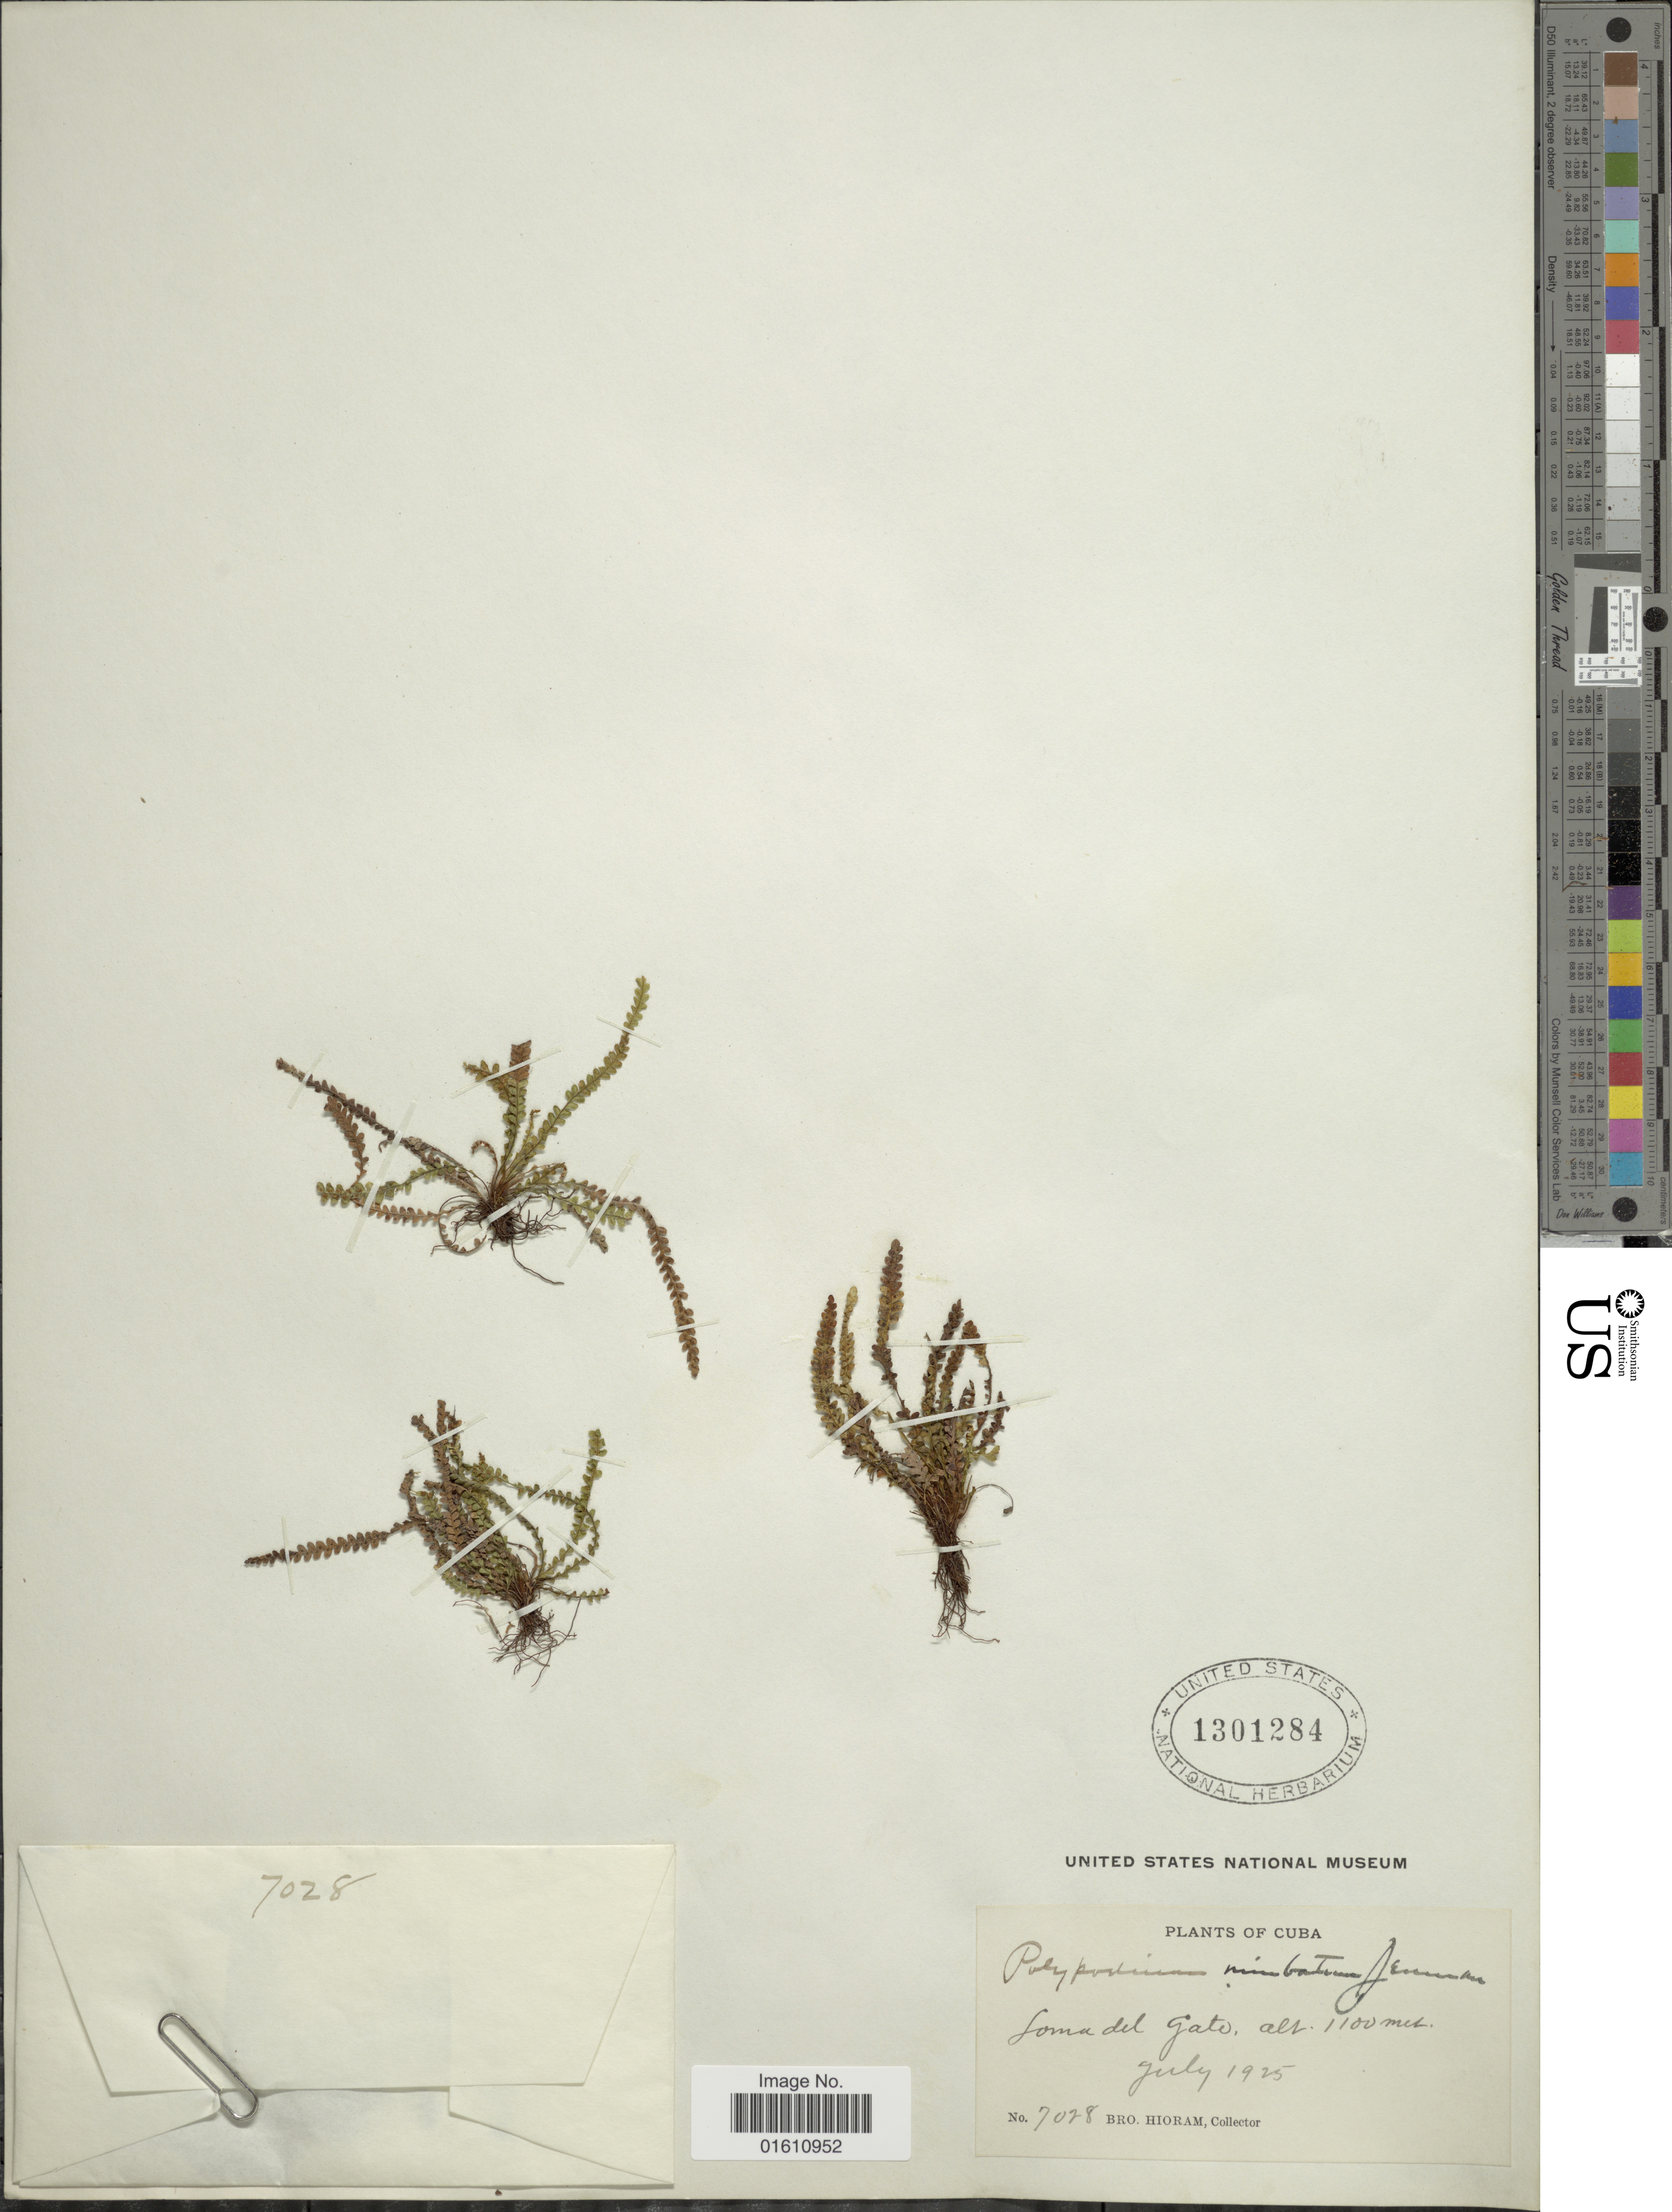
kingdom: Plantae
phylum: Tracheophyta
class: Polypodiopsida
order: Polypodiales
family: Polypodiaceae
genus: Moranopteris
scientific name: Moranopteris nimbata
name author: (Jenman) R. Y. Hirai & J. Prado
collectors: Bro. Hioram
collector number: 7028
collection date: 1925-07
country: Cuba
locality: Loma del Gato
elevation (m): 1100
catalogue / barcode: US 1301284